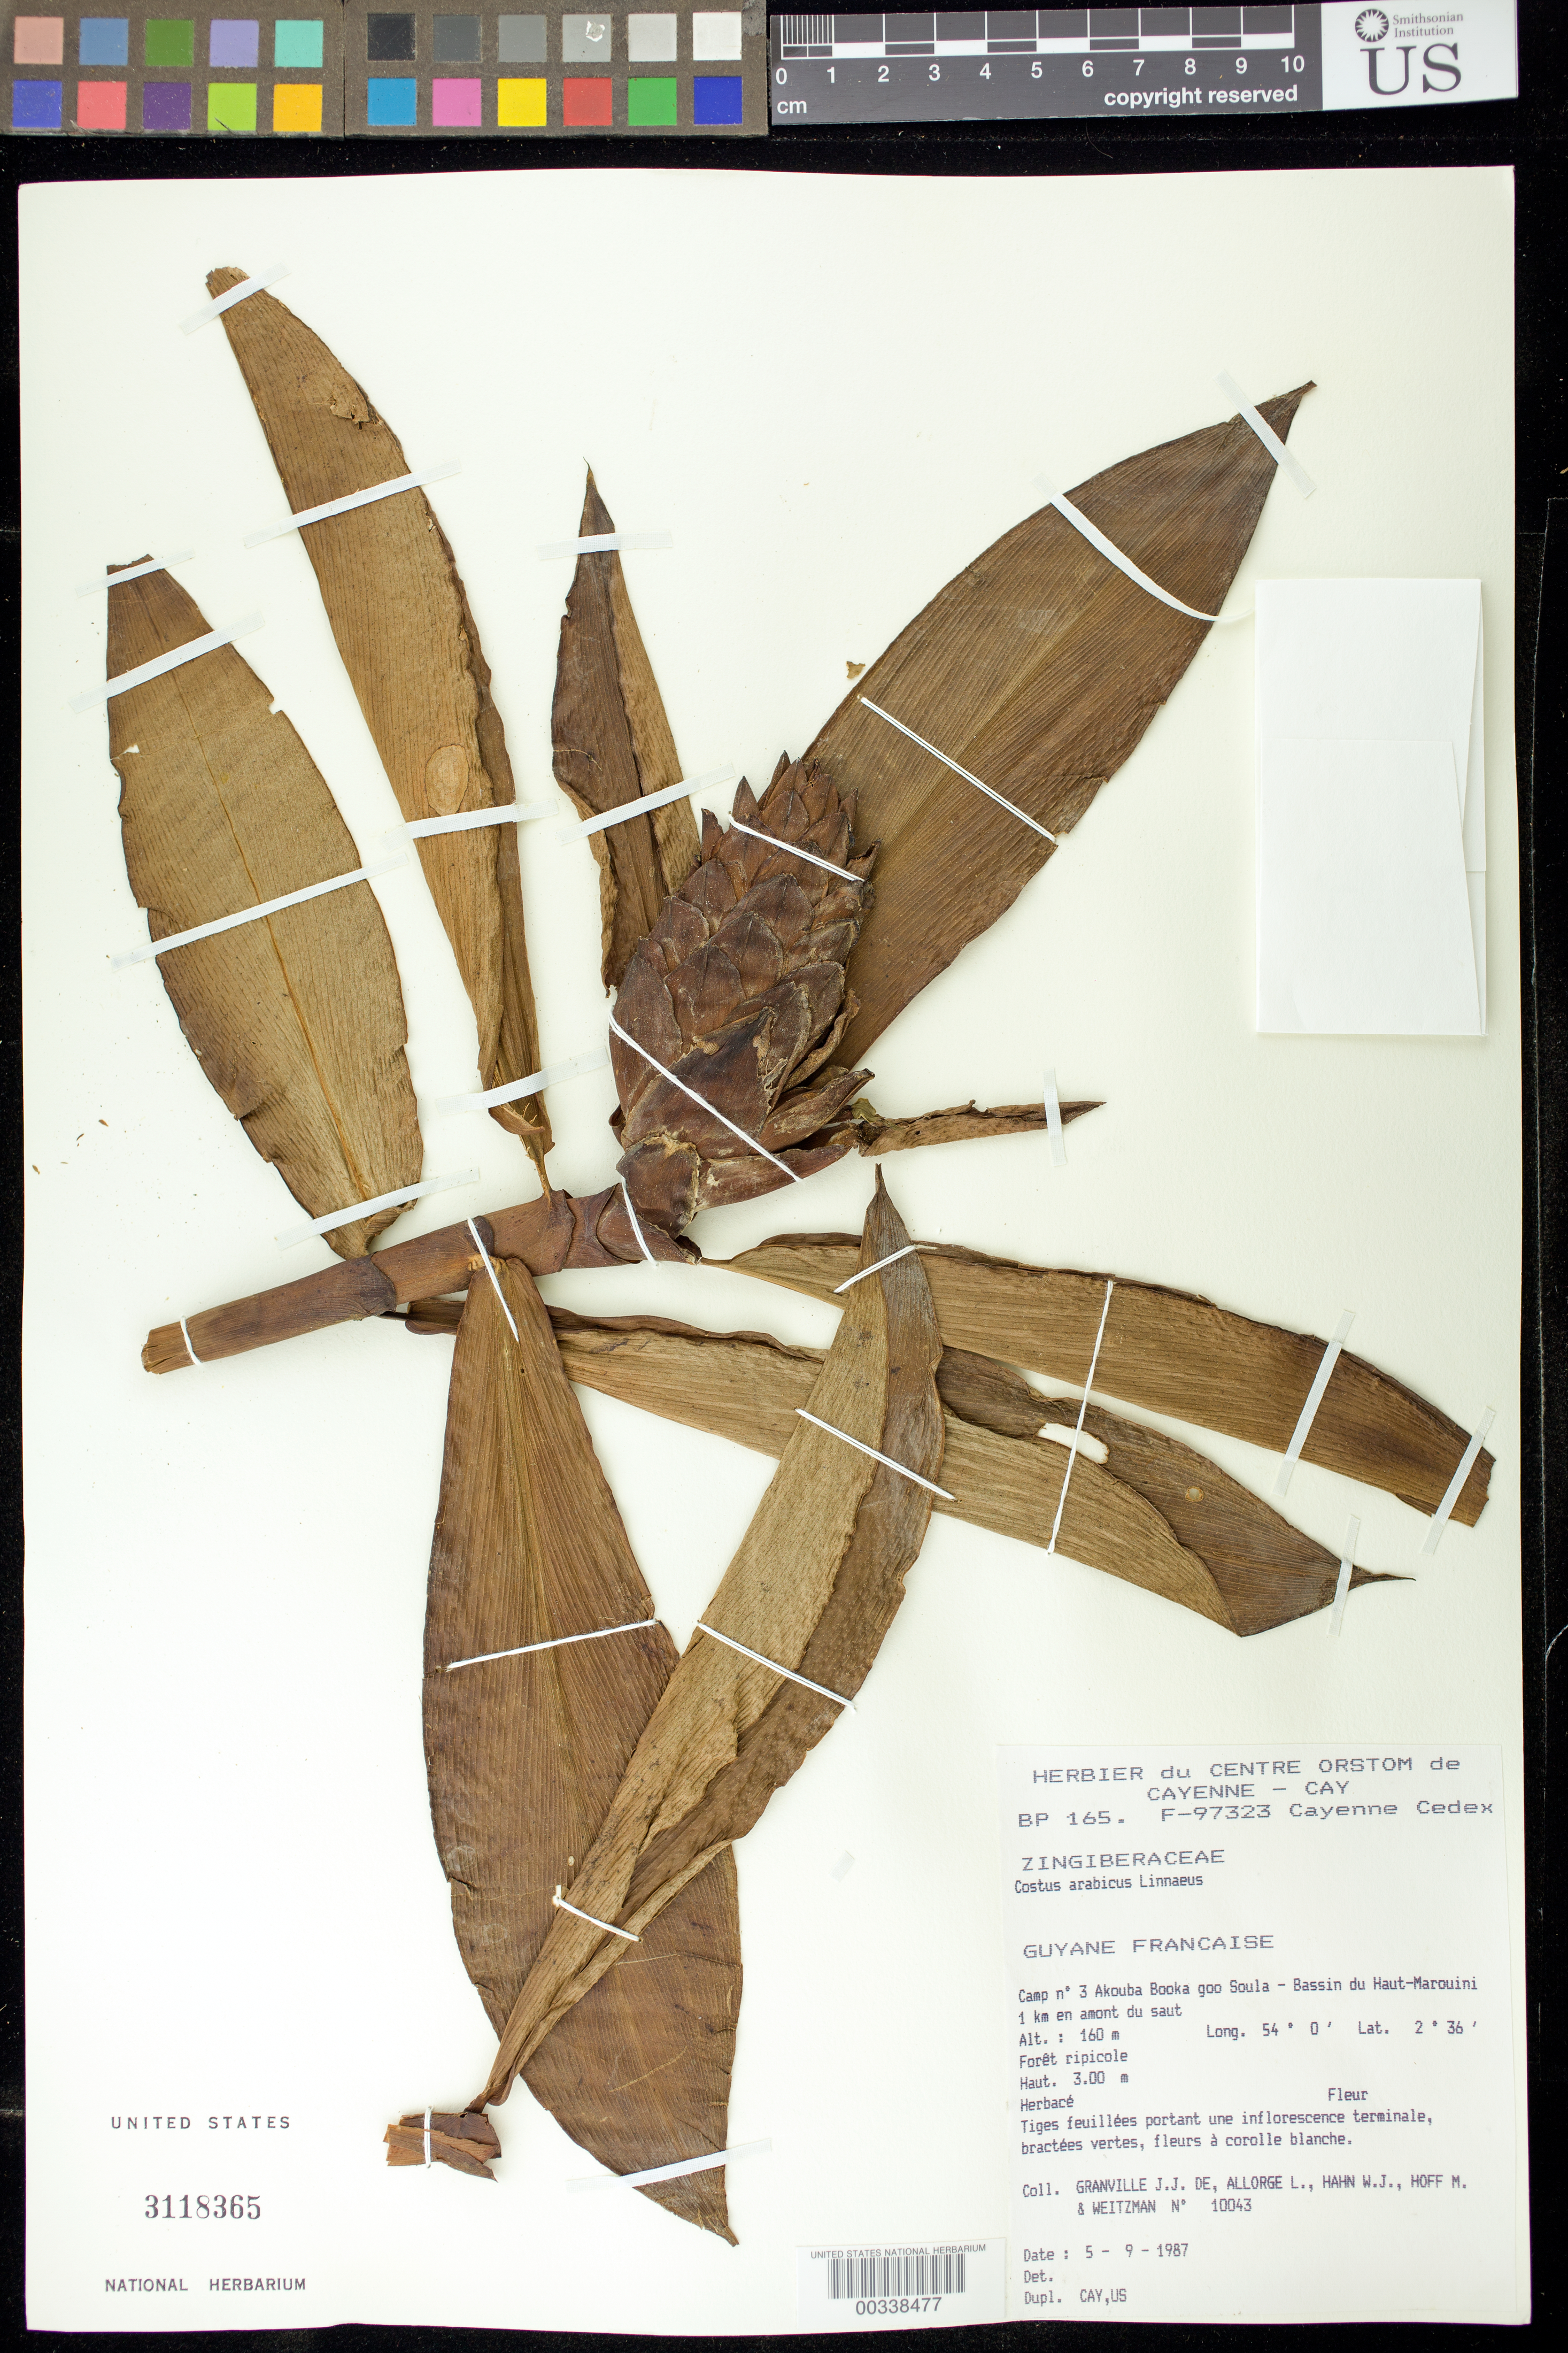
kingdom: Plantae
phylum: Tracheophyta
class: Liliopsida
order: Zingiberales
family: Costaceae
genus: Costus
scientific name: Costus arabicus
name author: L.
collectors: J.-J. de Granville, L. Allorge, W. J. Hahn, M. Hoff & A. L. Weitzman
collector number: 10043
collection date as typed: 05 Sep 1987 or 09 May 1987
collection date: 1987-05-09 or 1987-09-05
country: French Guiana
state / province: Saint-Laurent-du-Maroni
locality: Camp # 3 akouba booka goo soula - bassin du haut-marouini 1 km en amont du sault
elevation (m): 160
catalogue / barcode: US 3118365